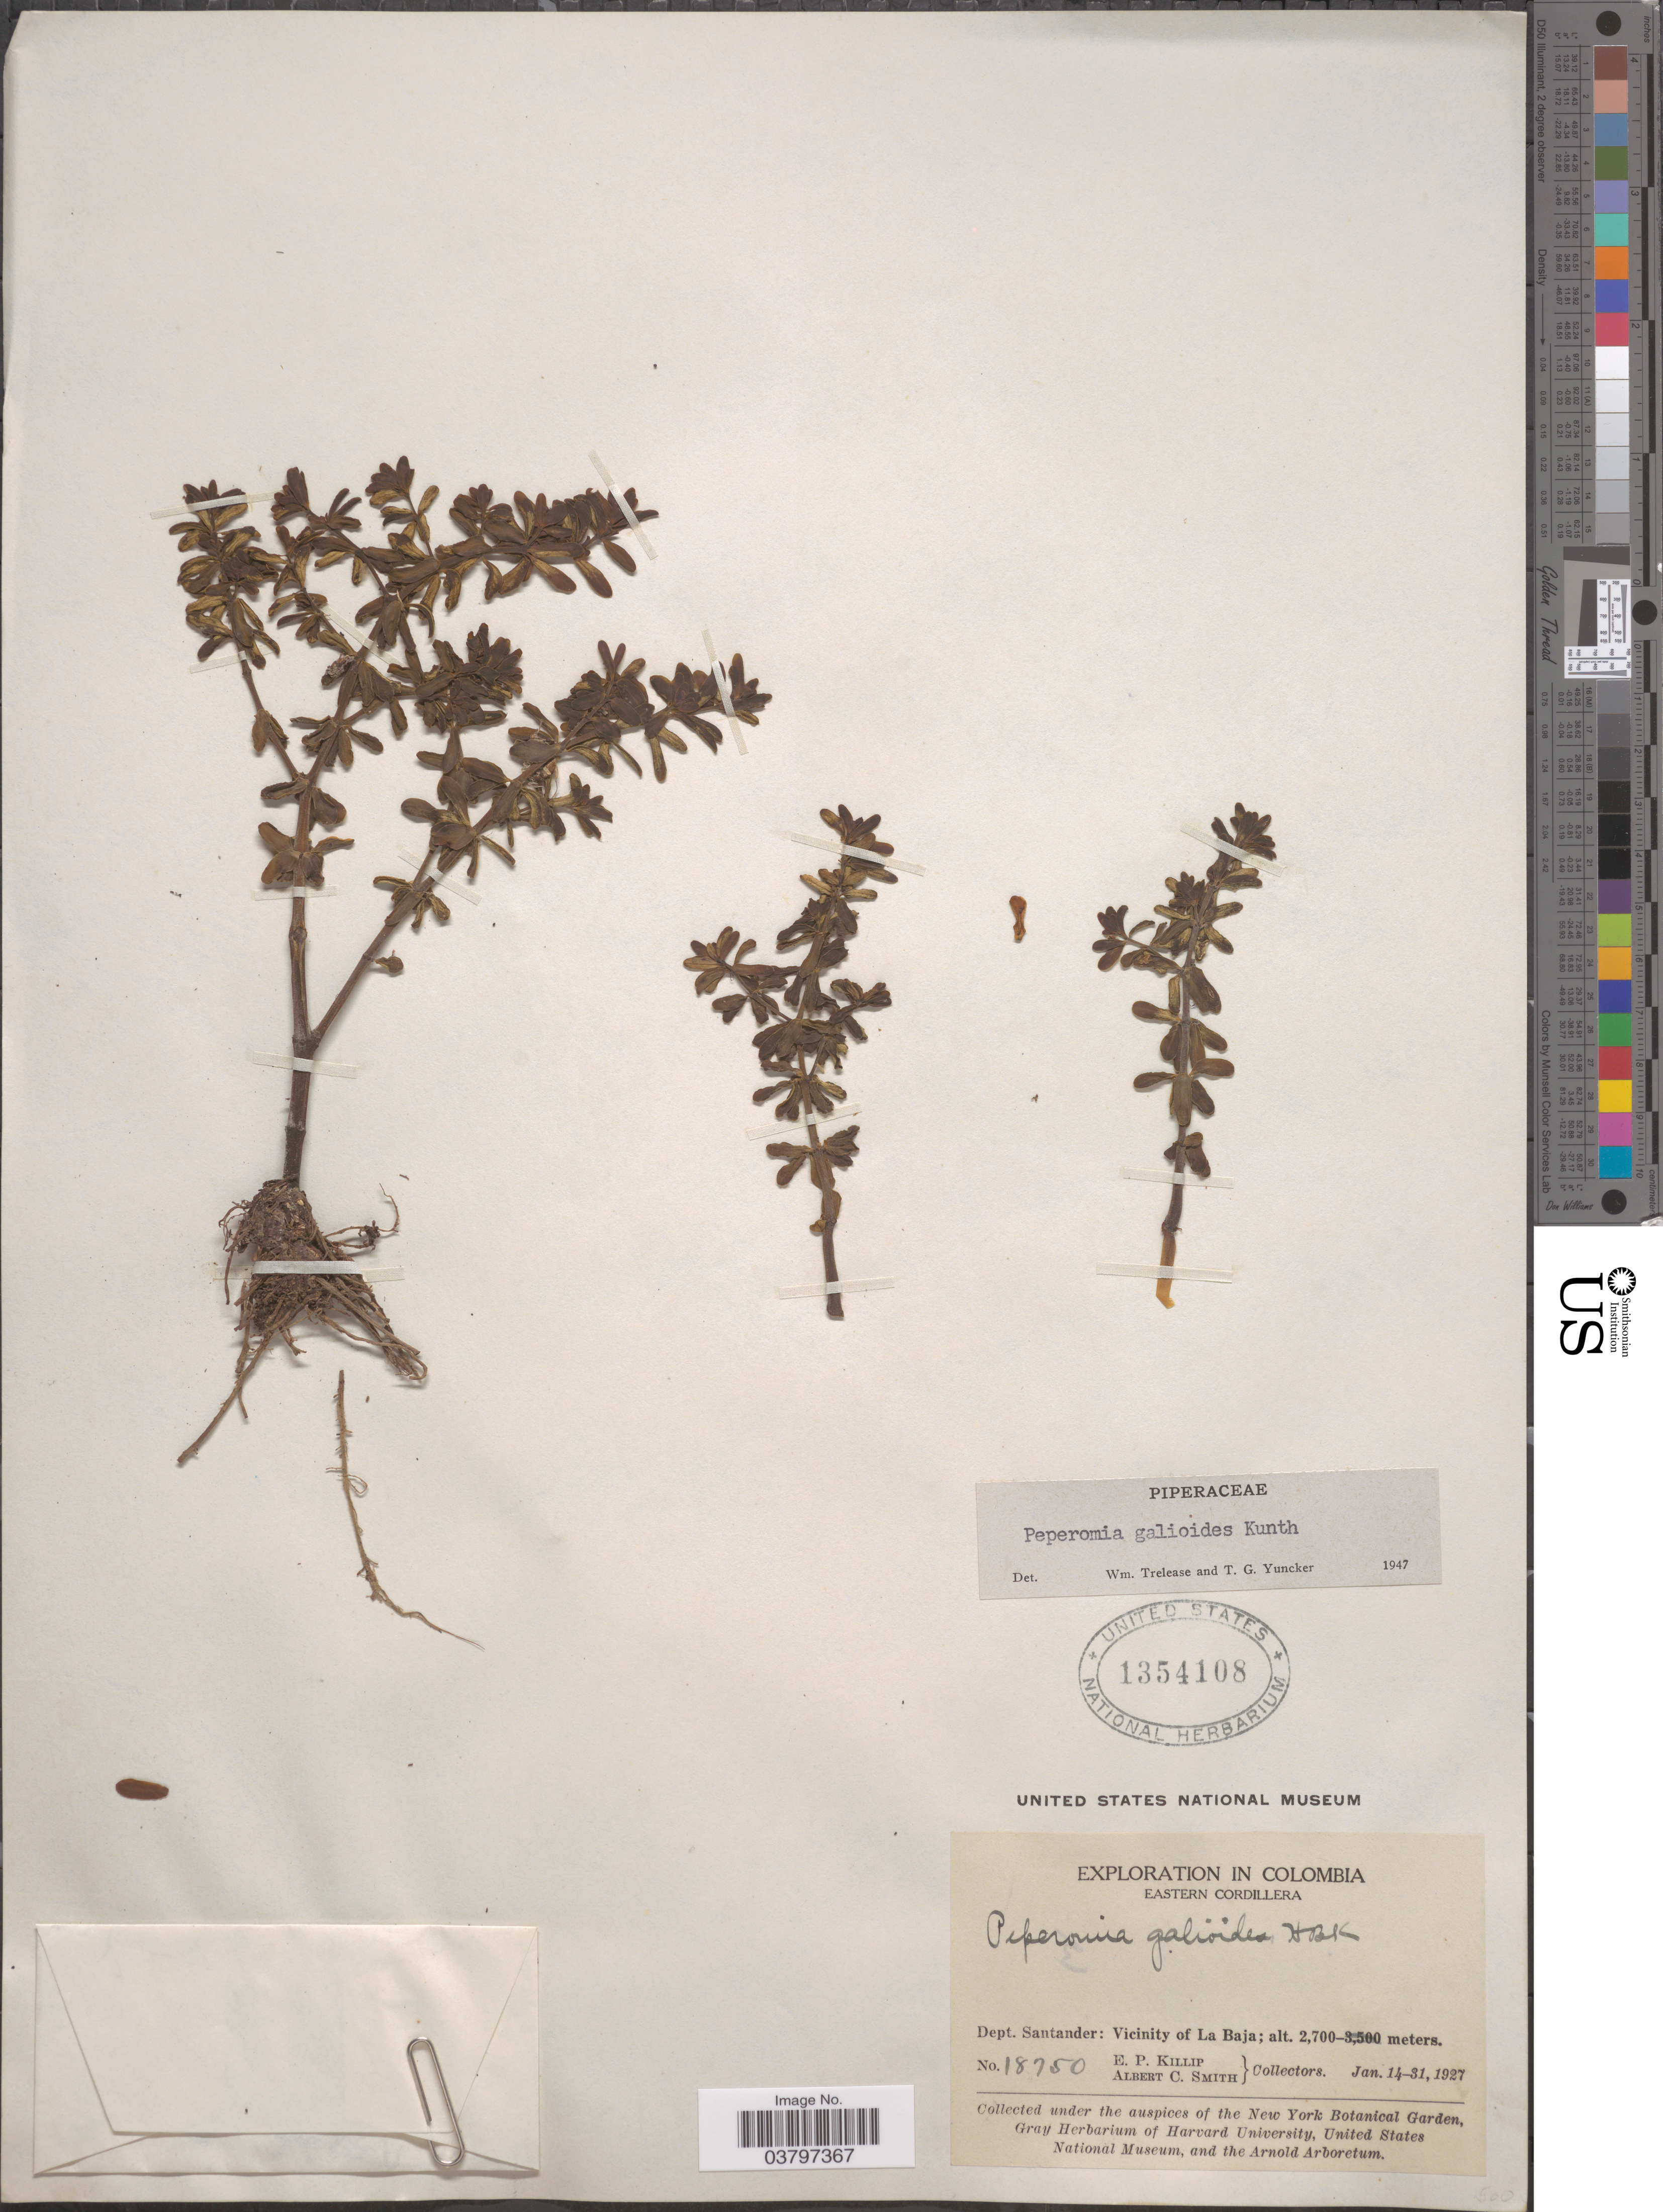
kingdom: Plantae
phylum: Tracheophyta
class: Magnoliopsida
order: Piperales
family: Piperaceae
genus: Peperomia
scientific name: Peperomia galioides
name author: Kunth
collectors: E. P. Killip & A. C. Smith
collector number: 18750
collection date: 1927-01-14/1927-01-31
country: Colombia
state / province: Santander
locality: Eastern Cordillera. Dept. Santander: Vicinity of La Baja.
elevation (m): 2700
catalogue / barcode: US 1354108